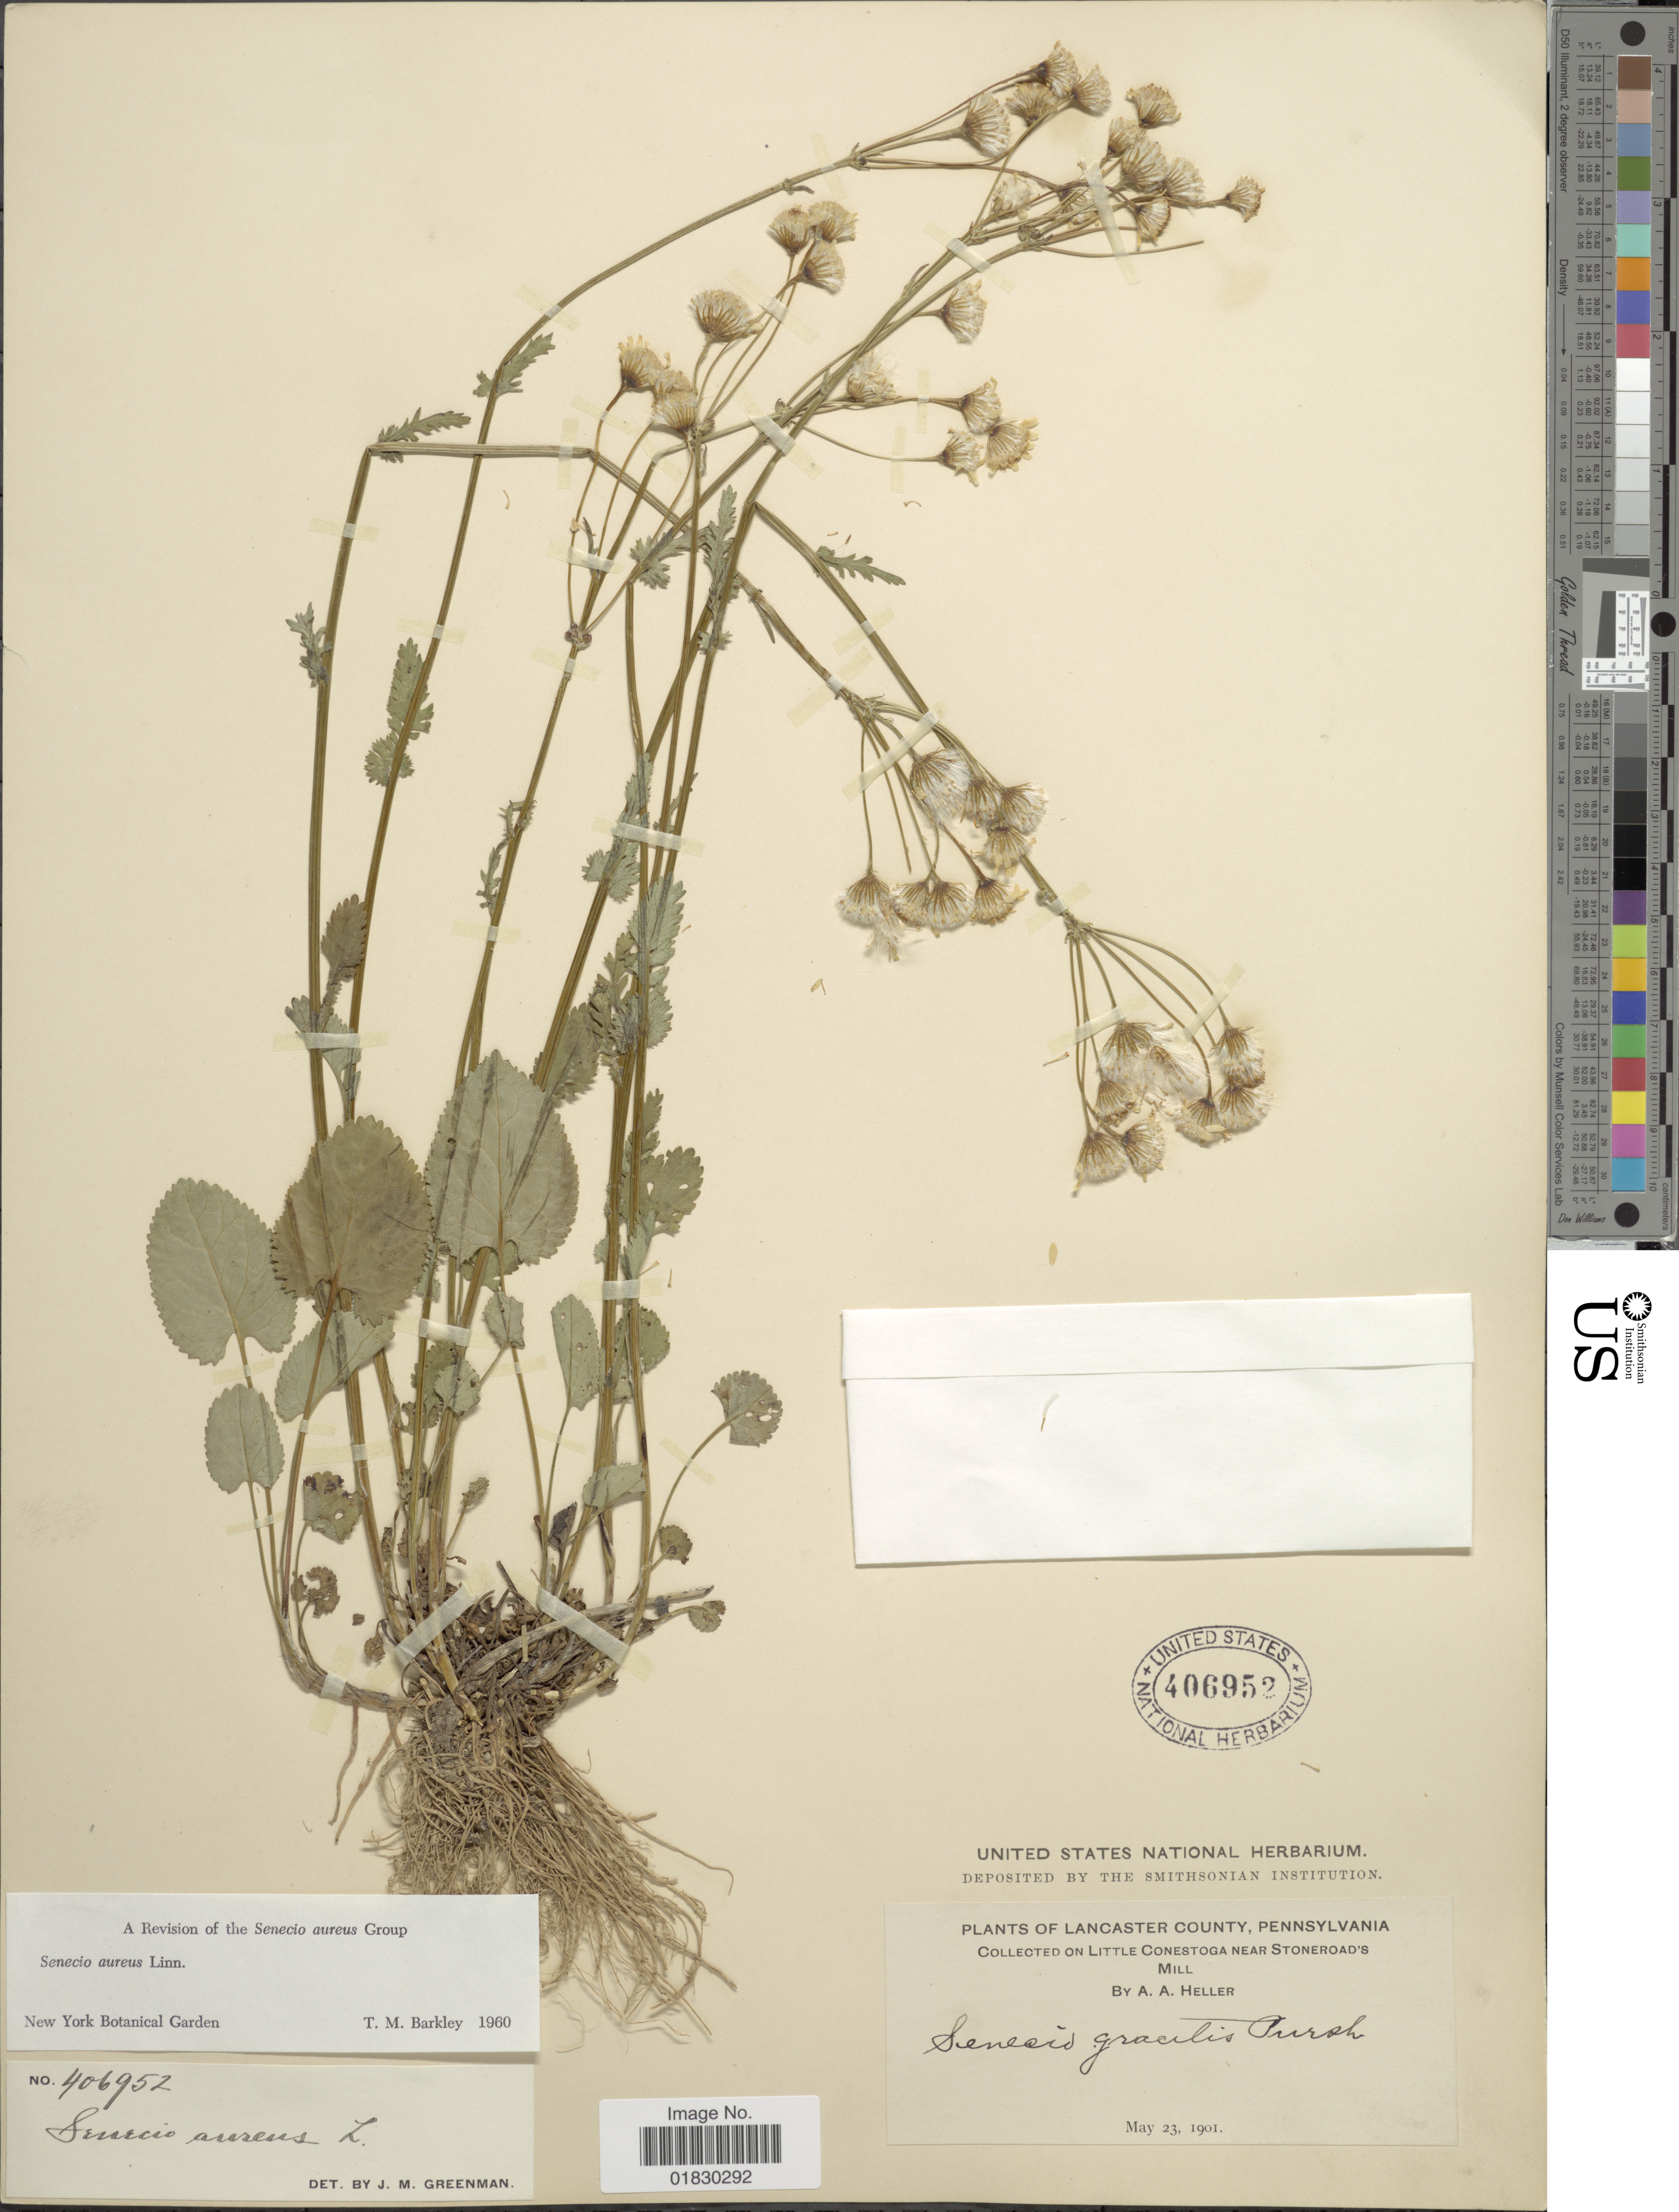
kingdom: Plantae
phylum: Tracheophyta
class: Magnoliopsida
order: Asterales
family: Asteraceae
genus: Packera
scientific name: Packera aurea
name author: (L.) Á. Löve & D. Löve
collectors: A. A. Heller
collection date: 1901-05-23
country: United States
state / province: Pennsylvania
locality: Lancaster County, Pennsylvania, On Little Conestoga near Stoneroad' s Mill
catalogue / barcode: US 406952